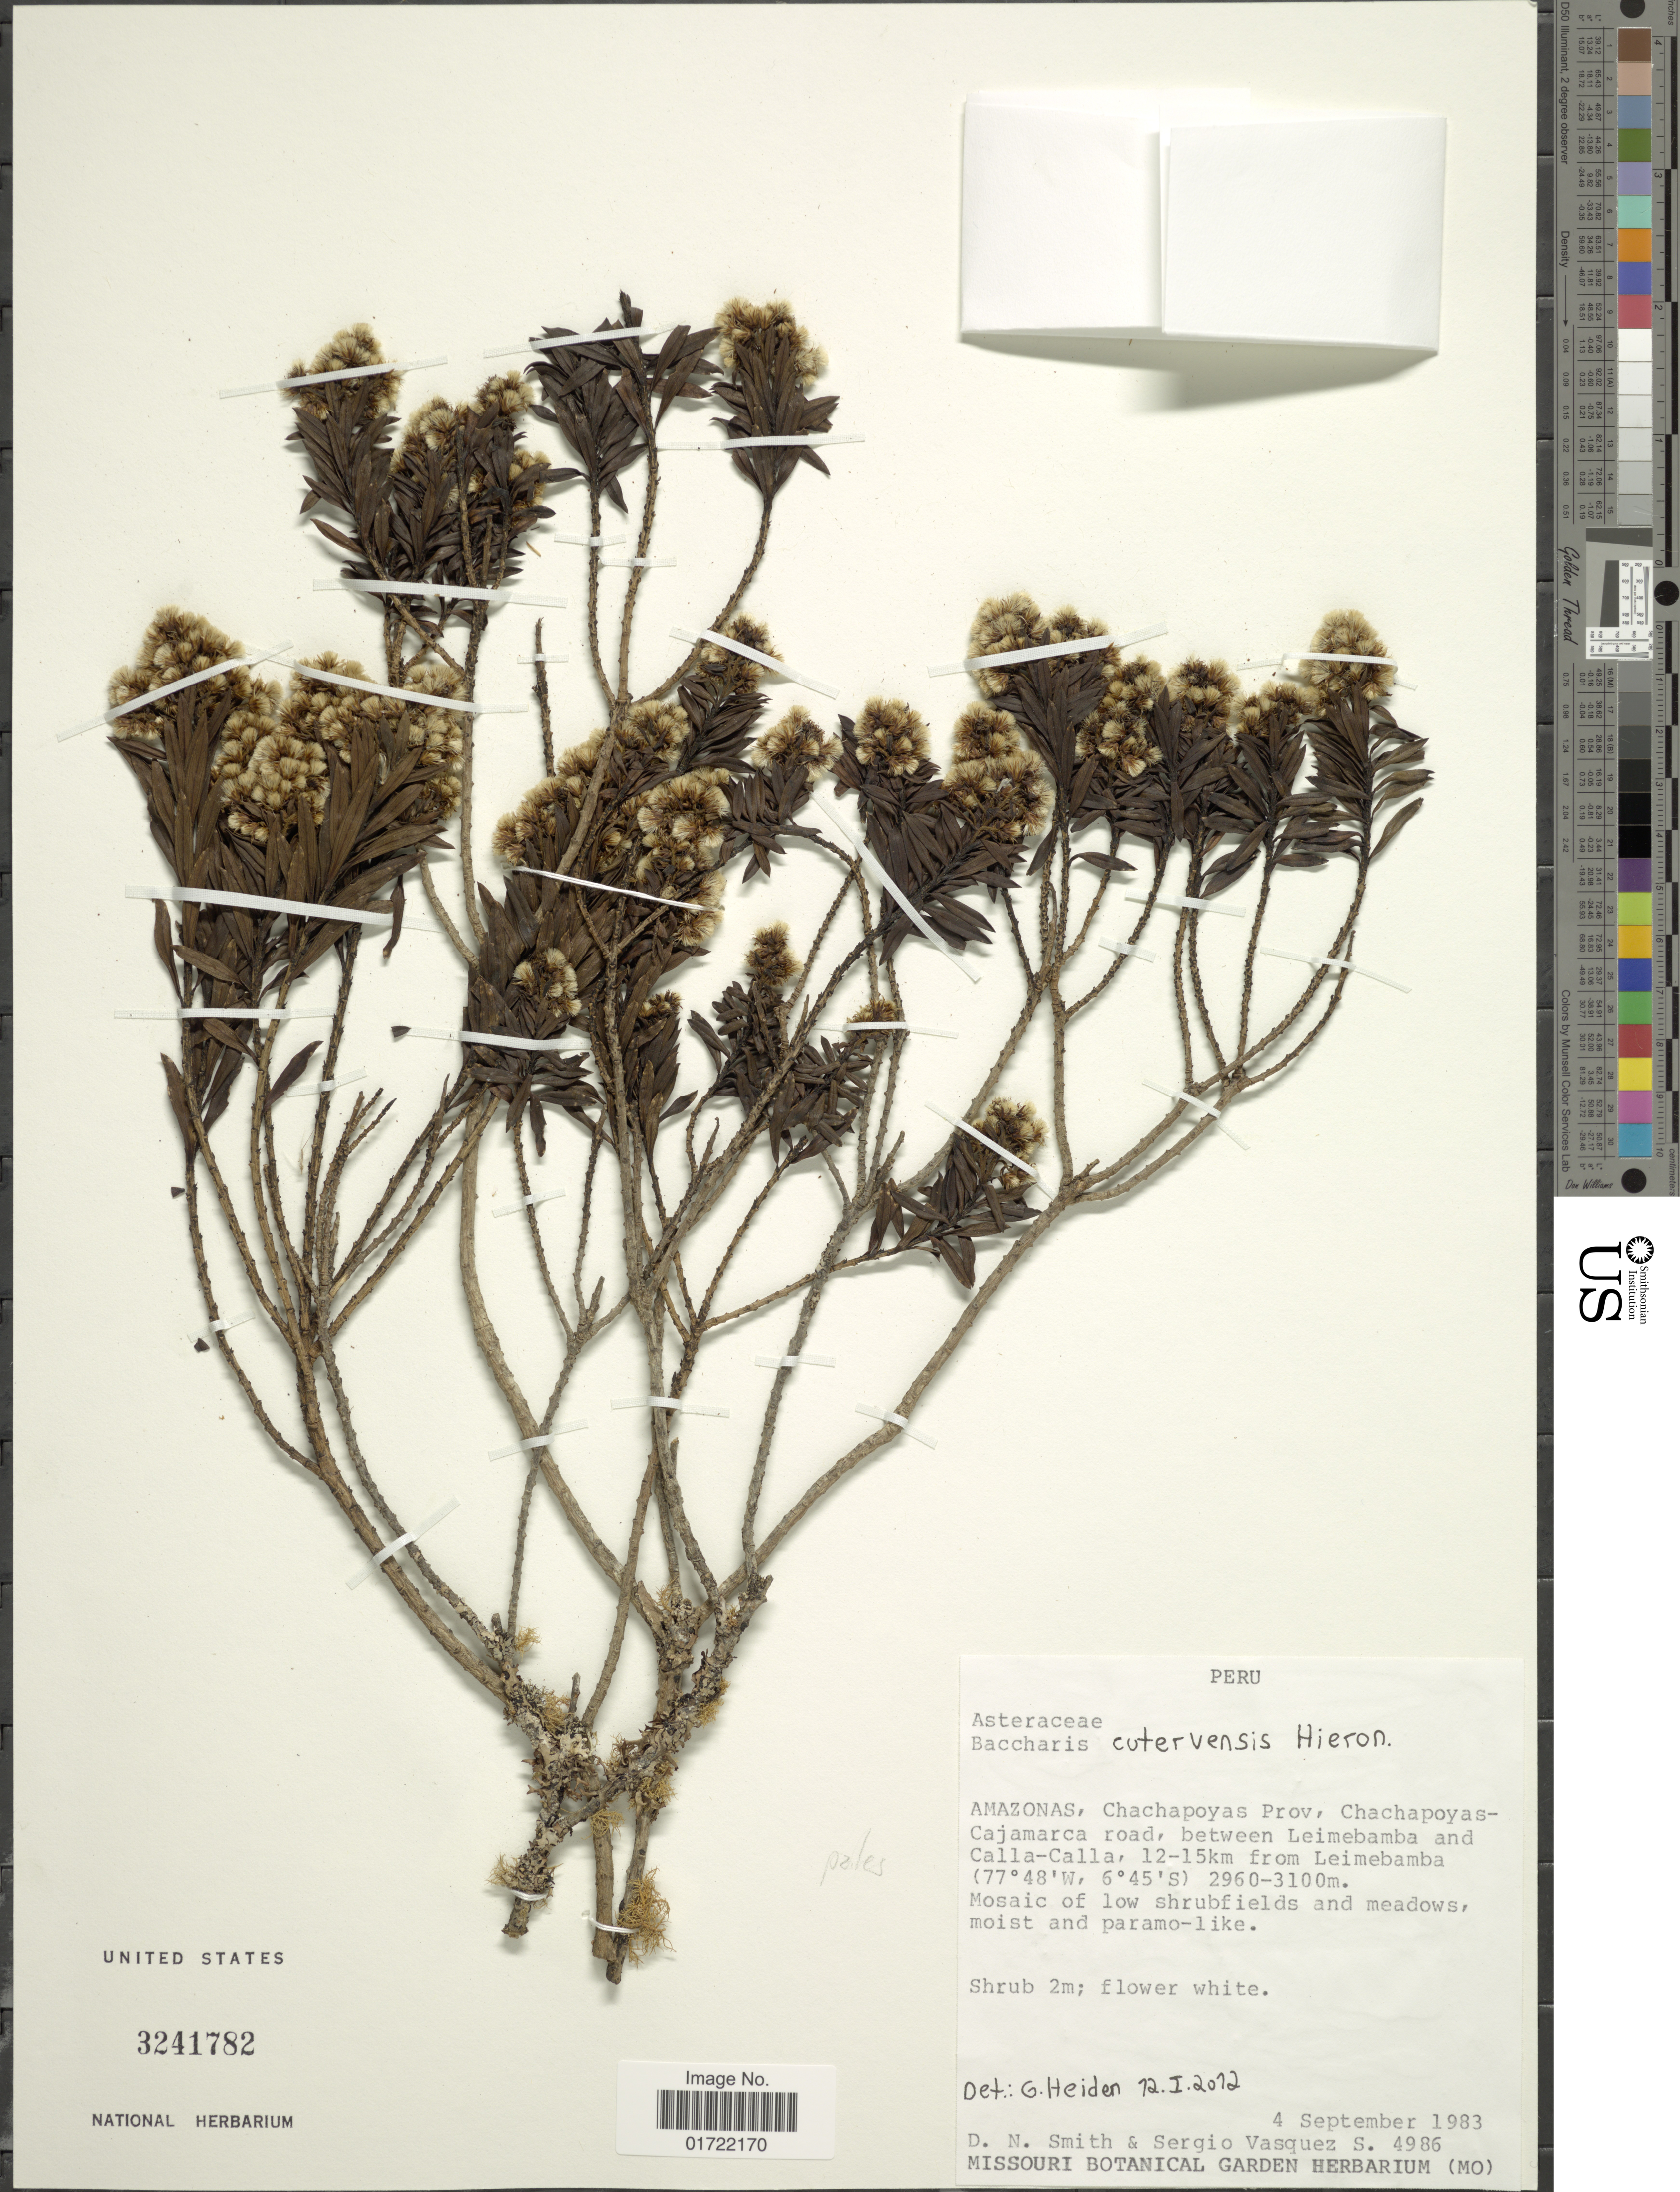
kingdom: Plantae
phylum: Tracheophyta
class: Magnoliopsida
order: Asterales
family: Asteraceae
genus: Baccharis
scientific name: Baccharis cutervensis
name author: Hieron.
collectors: D. Smith & S. Vasquez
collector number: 4986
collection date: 1983-09-04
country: Peru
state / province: Amazonas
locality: Amazonas, Prov. Chachapoyas, Chachapoyas-Cajamarca road, betwee Leimebamba and Calla-Calla, 12-15 km from Leimebamba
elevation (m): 2960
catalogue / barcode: US 3241782